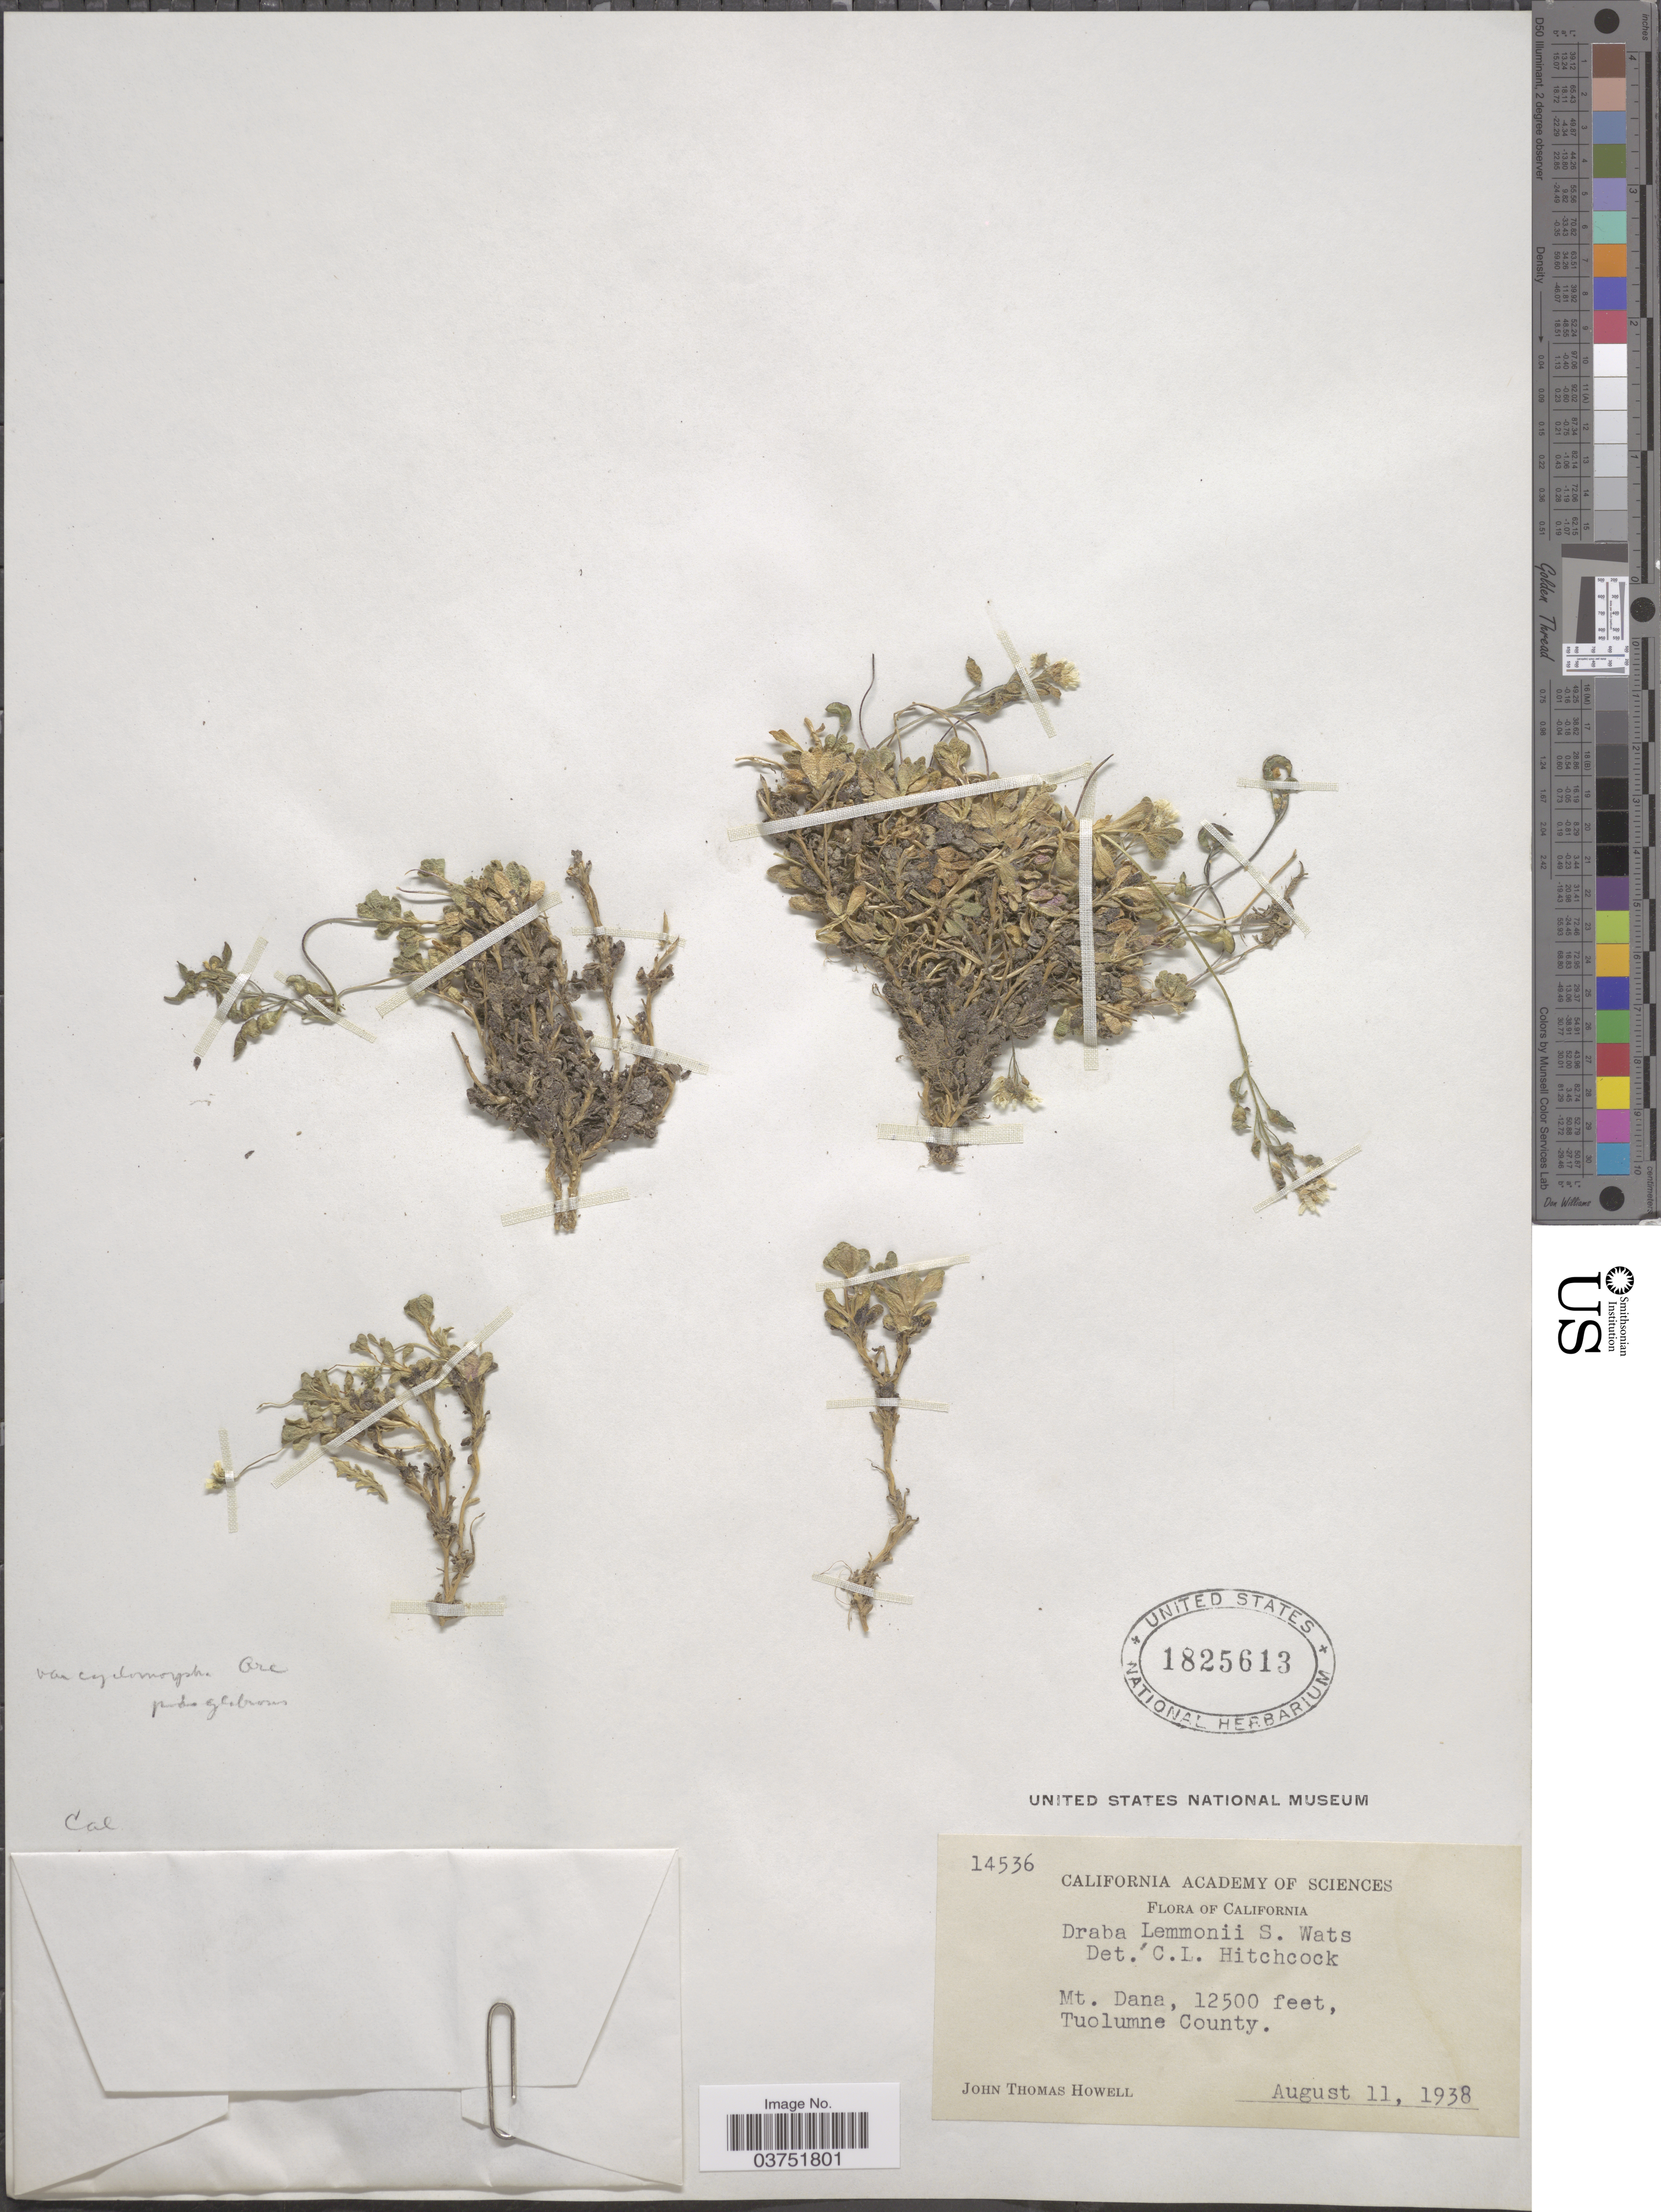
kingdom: Plantae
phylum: Tracheophyta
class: Magnoliopsida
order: Brassicales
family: Brassicaceae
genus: Draba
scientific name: Draba lemmonii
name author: S. Watson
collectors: J. T. Howell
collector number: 14536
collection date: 1938-08-11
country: United States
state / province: California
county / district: Tuolumne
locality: Mt. Dana, Tuolumne County.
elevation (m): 3810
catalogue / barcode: US 1825613